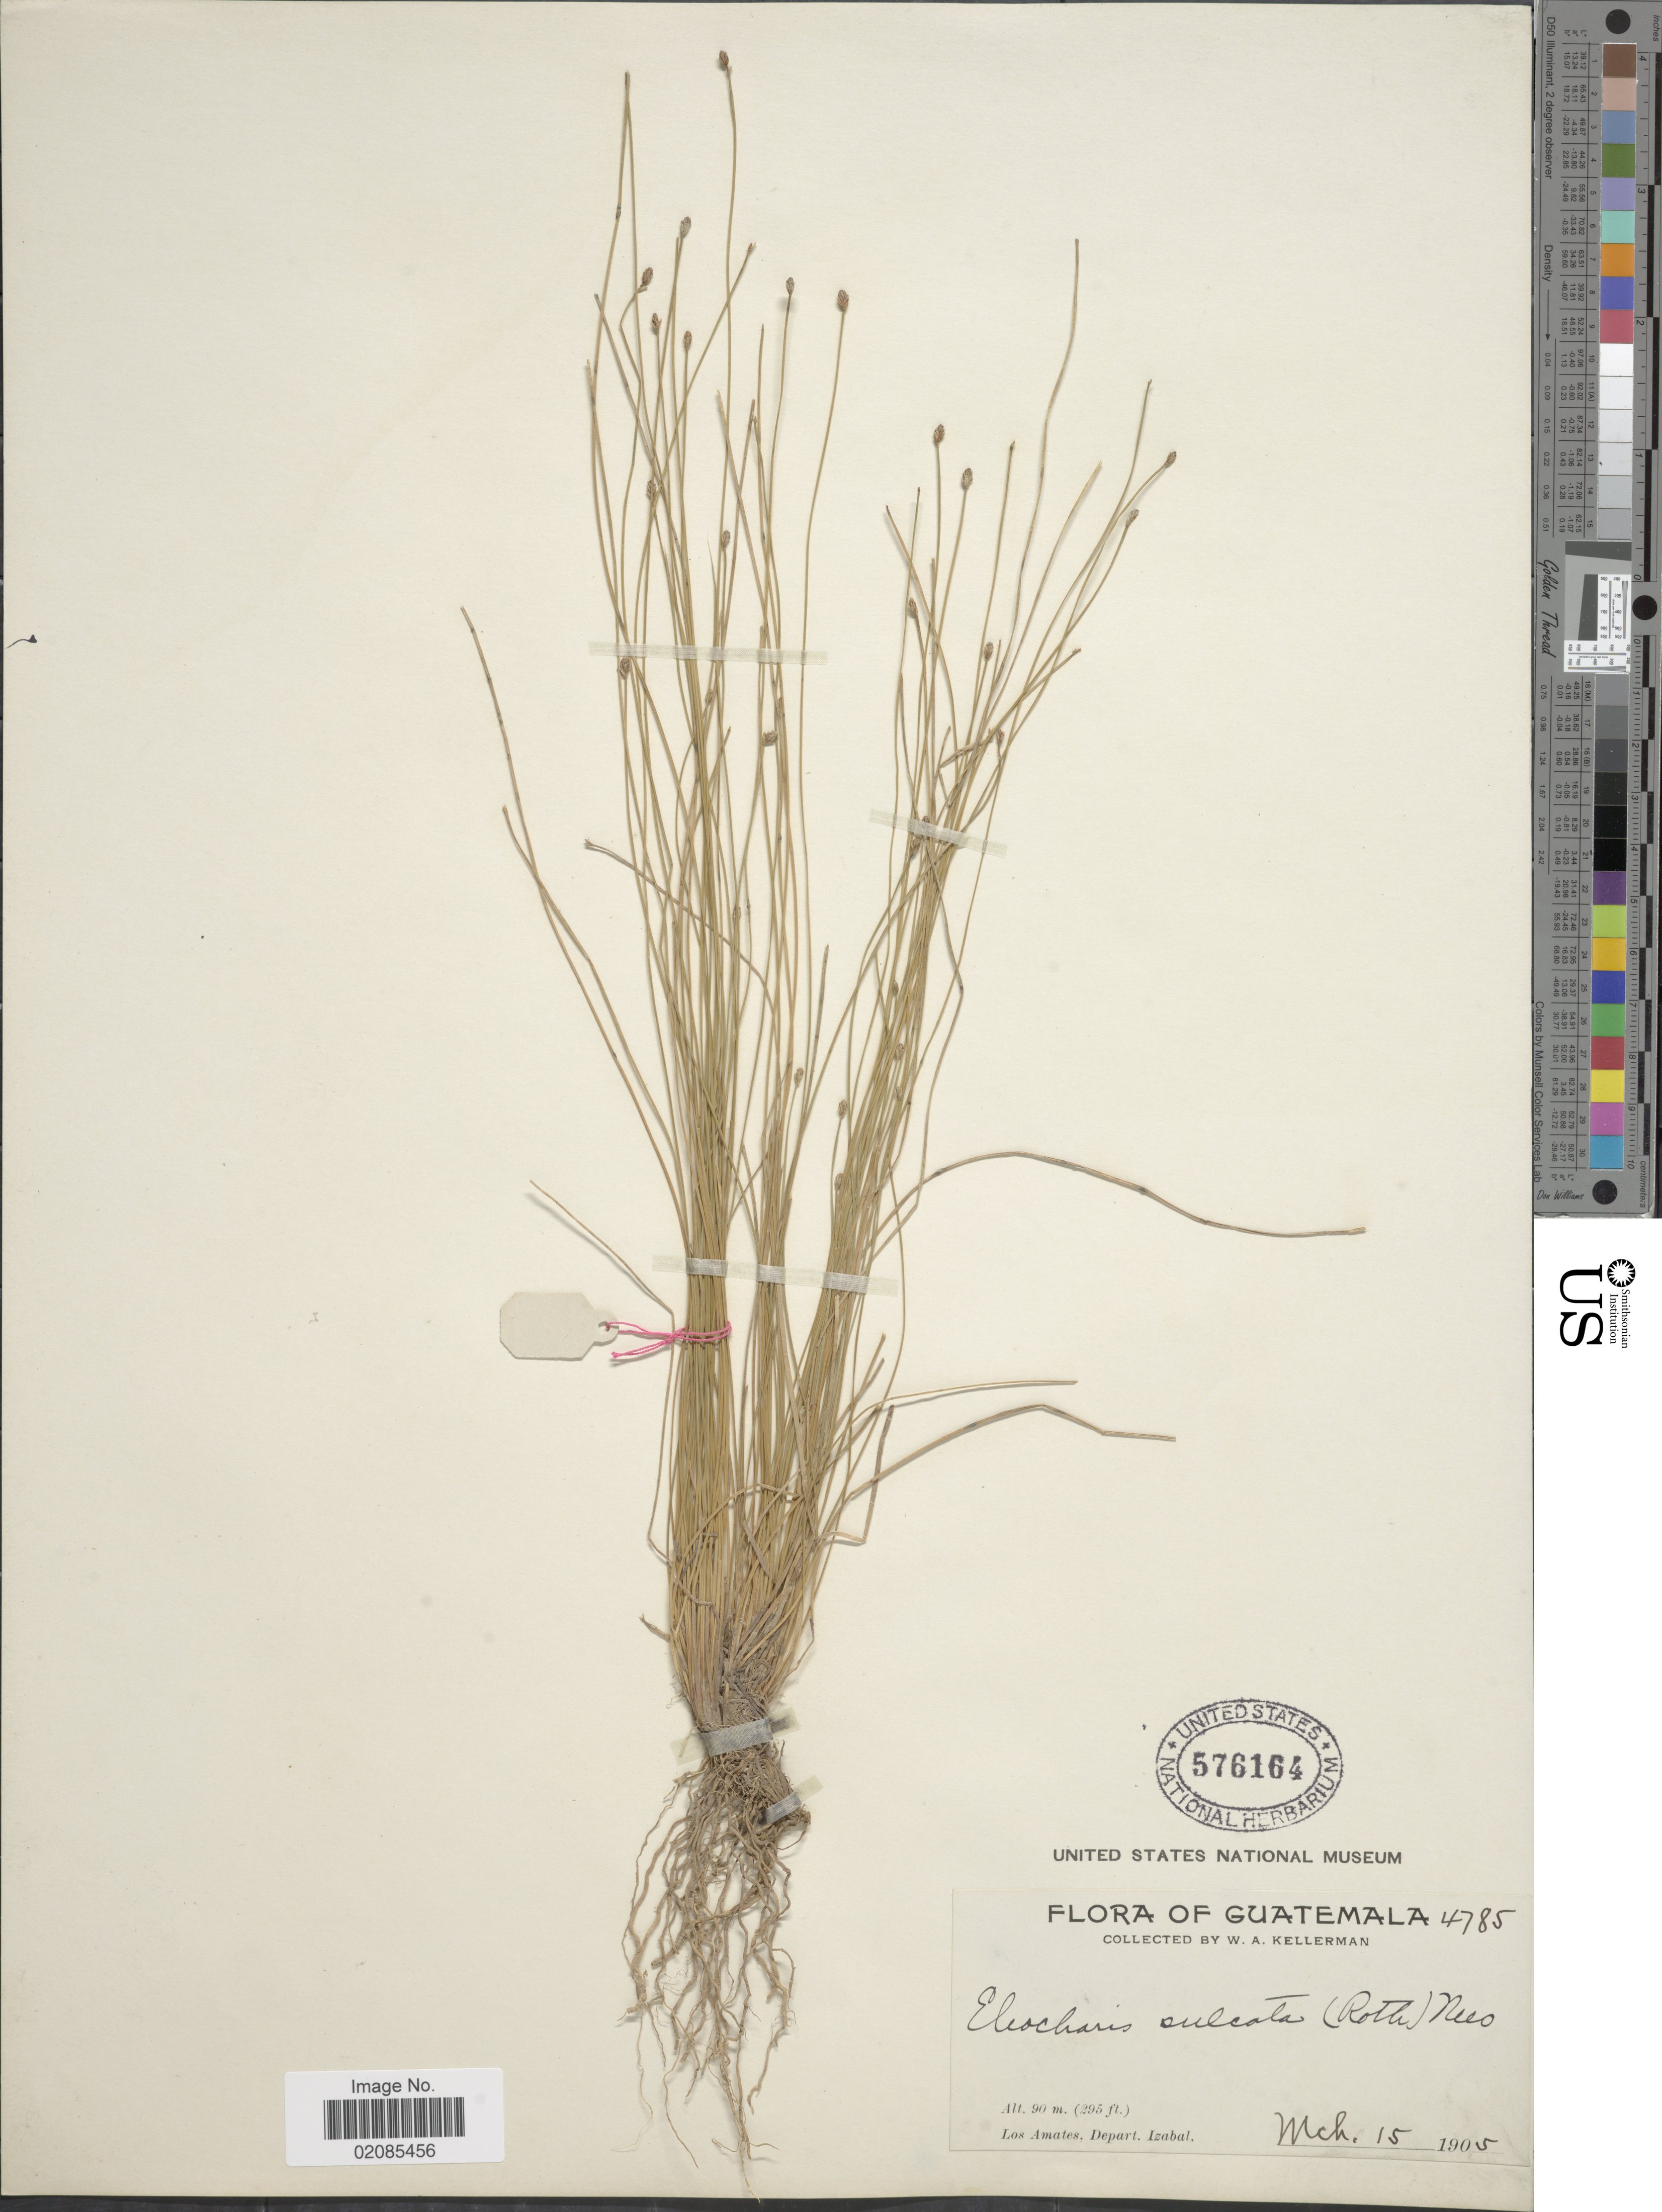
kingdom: Plantae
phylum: Tracheophyta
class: Liliopsida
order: Poales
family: Cyperaceae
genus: Eleocharis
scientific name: Eleocharis filiculmis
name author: Kunth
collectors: W. Kellerman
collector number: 4785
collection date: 1905-03-15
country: Guatemala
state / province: Izabal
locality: Los Amates.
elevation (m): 90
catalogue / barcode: US 576164